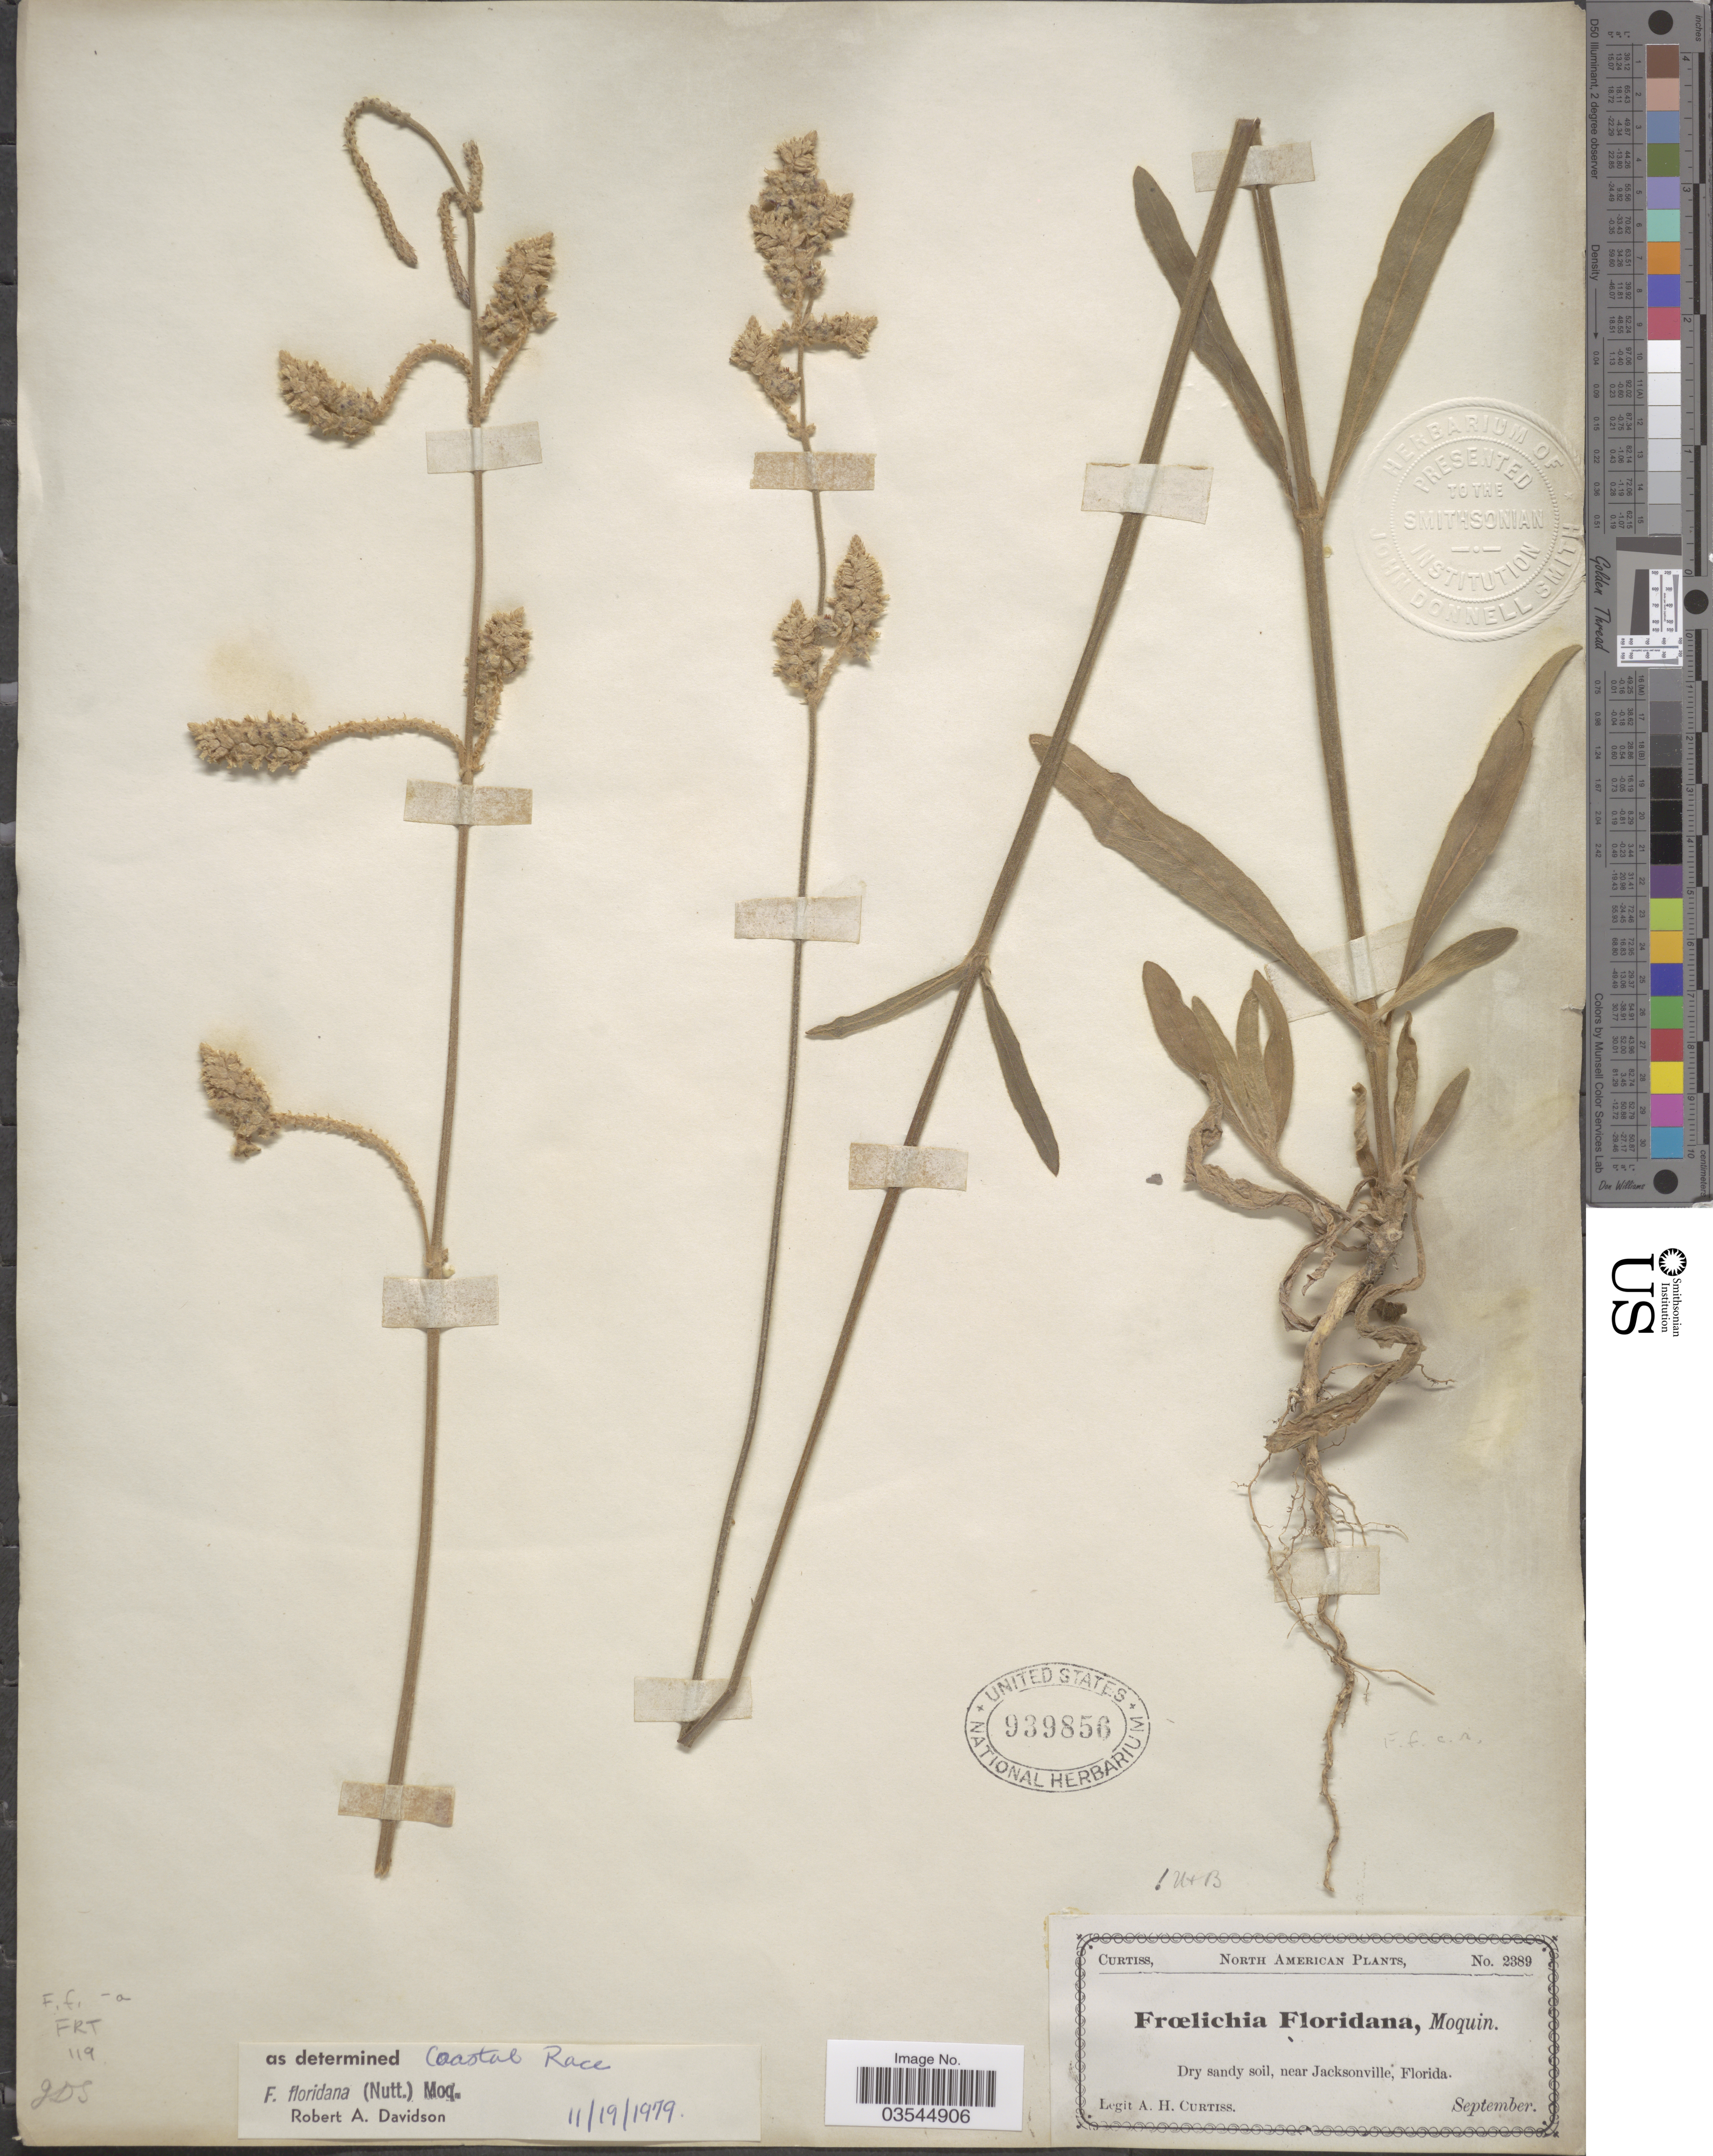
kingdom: Plantae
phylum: Tracheophyta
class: Magnoliopsida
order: Caryophyllales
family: Amaranthaceae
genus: Froelichia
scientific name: Froelichia floridana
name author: (Nutt.) Moq.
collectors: A. H. Curtiss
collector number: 2389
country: United States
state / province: Florida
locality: Near Jacksonville.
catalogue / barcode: US 939856